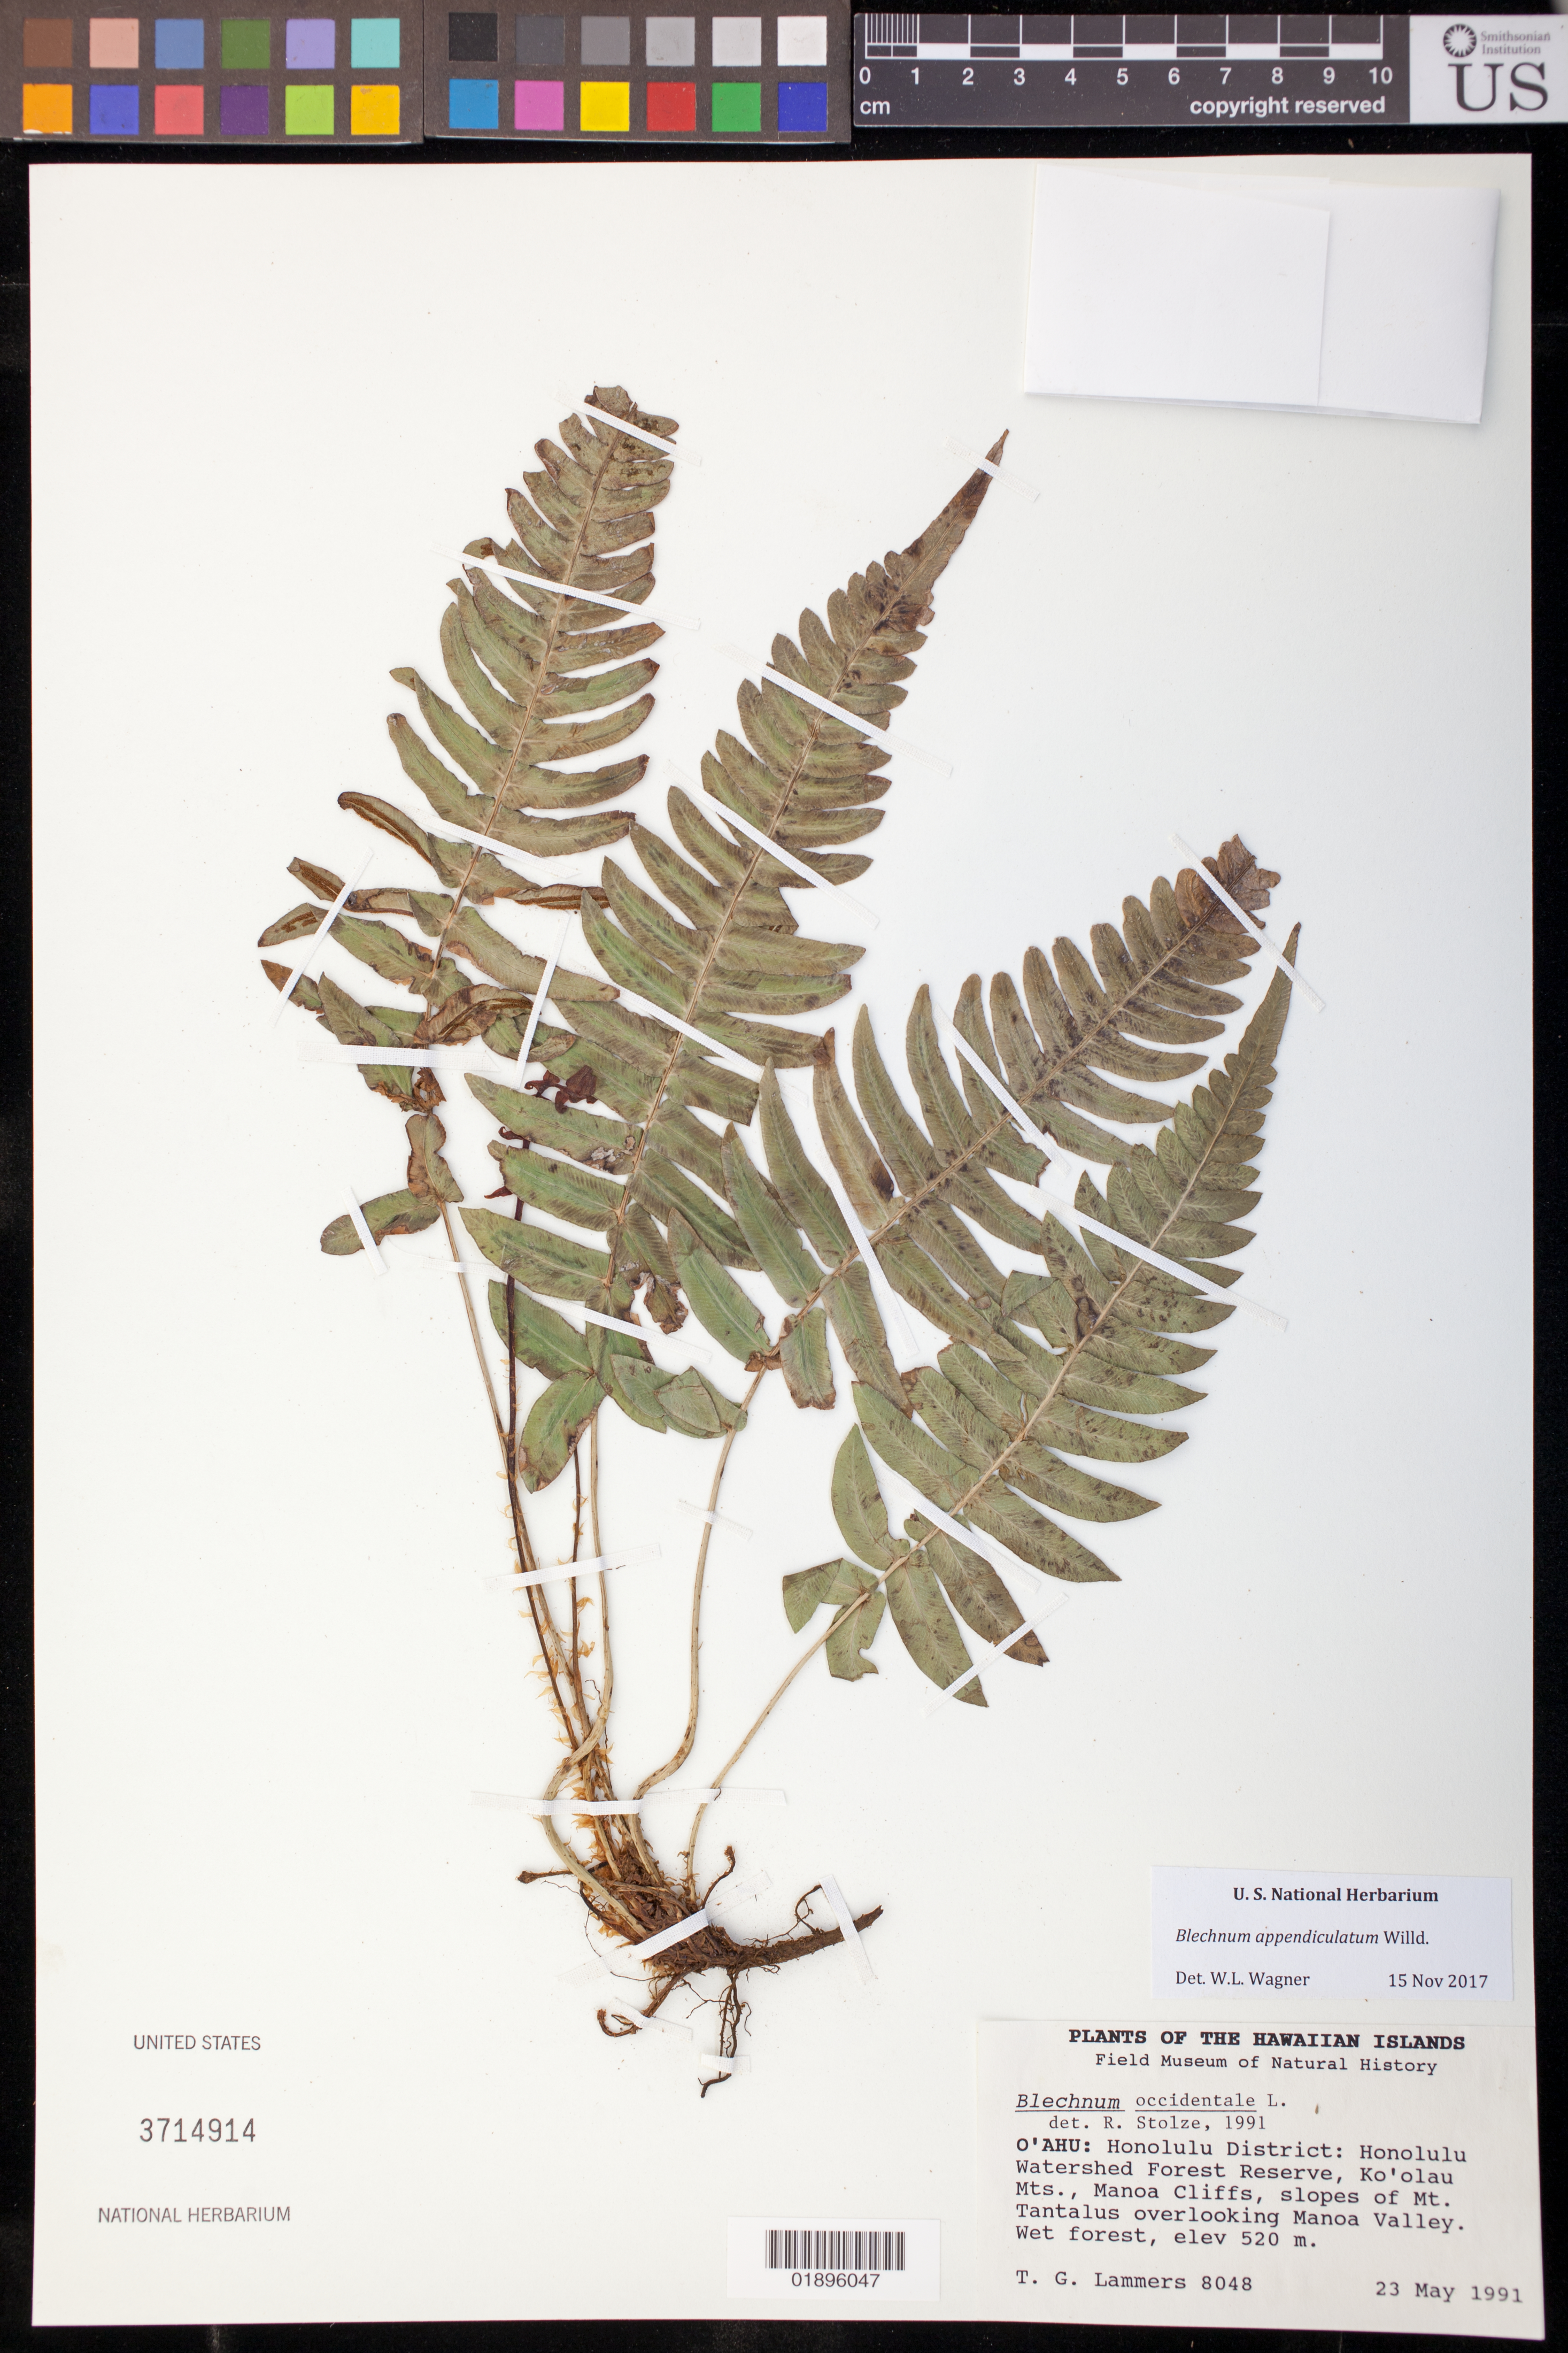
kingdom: Plantae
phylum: Tracheophyta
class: Polypodiopsida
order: Polypodiales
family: Blechnaceae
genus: Blechnum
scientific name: Blechnum appendiculatum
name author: Willd.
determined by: Wagner, W. L., (BOT), Smithsonian Institution - National Museum of Natural History (UNITED STATES)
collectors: T. G. Lammers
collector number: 8048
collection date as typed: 23 May 1991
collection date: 1991-05-23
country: United States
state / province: Hawaii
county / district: Honolulu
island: Oahu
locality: Honolulu Dist., Honolulu Watershed Forest Reserve, Koolau Mts, Manoa Cliffs Trail, slopes of Mt. Tantalus overlooking Manoa Valley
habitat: Wet forest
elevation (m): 520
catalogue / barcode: US 3714914